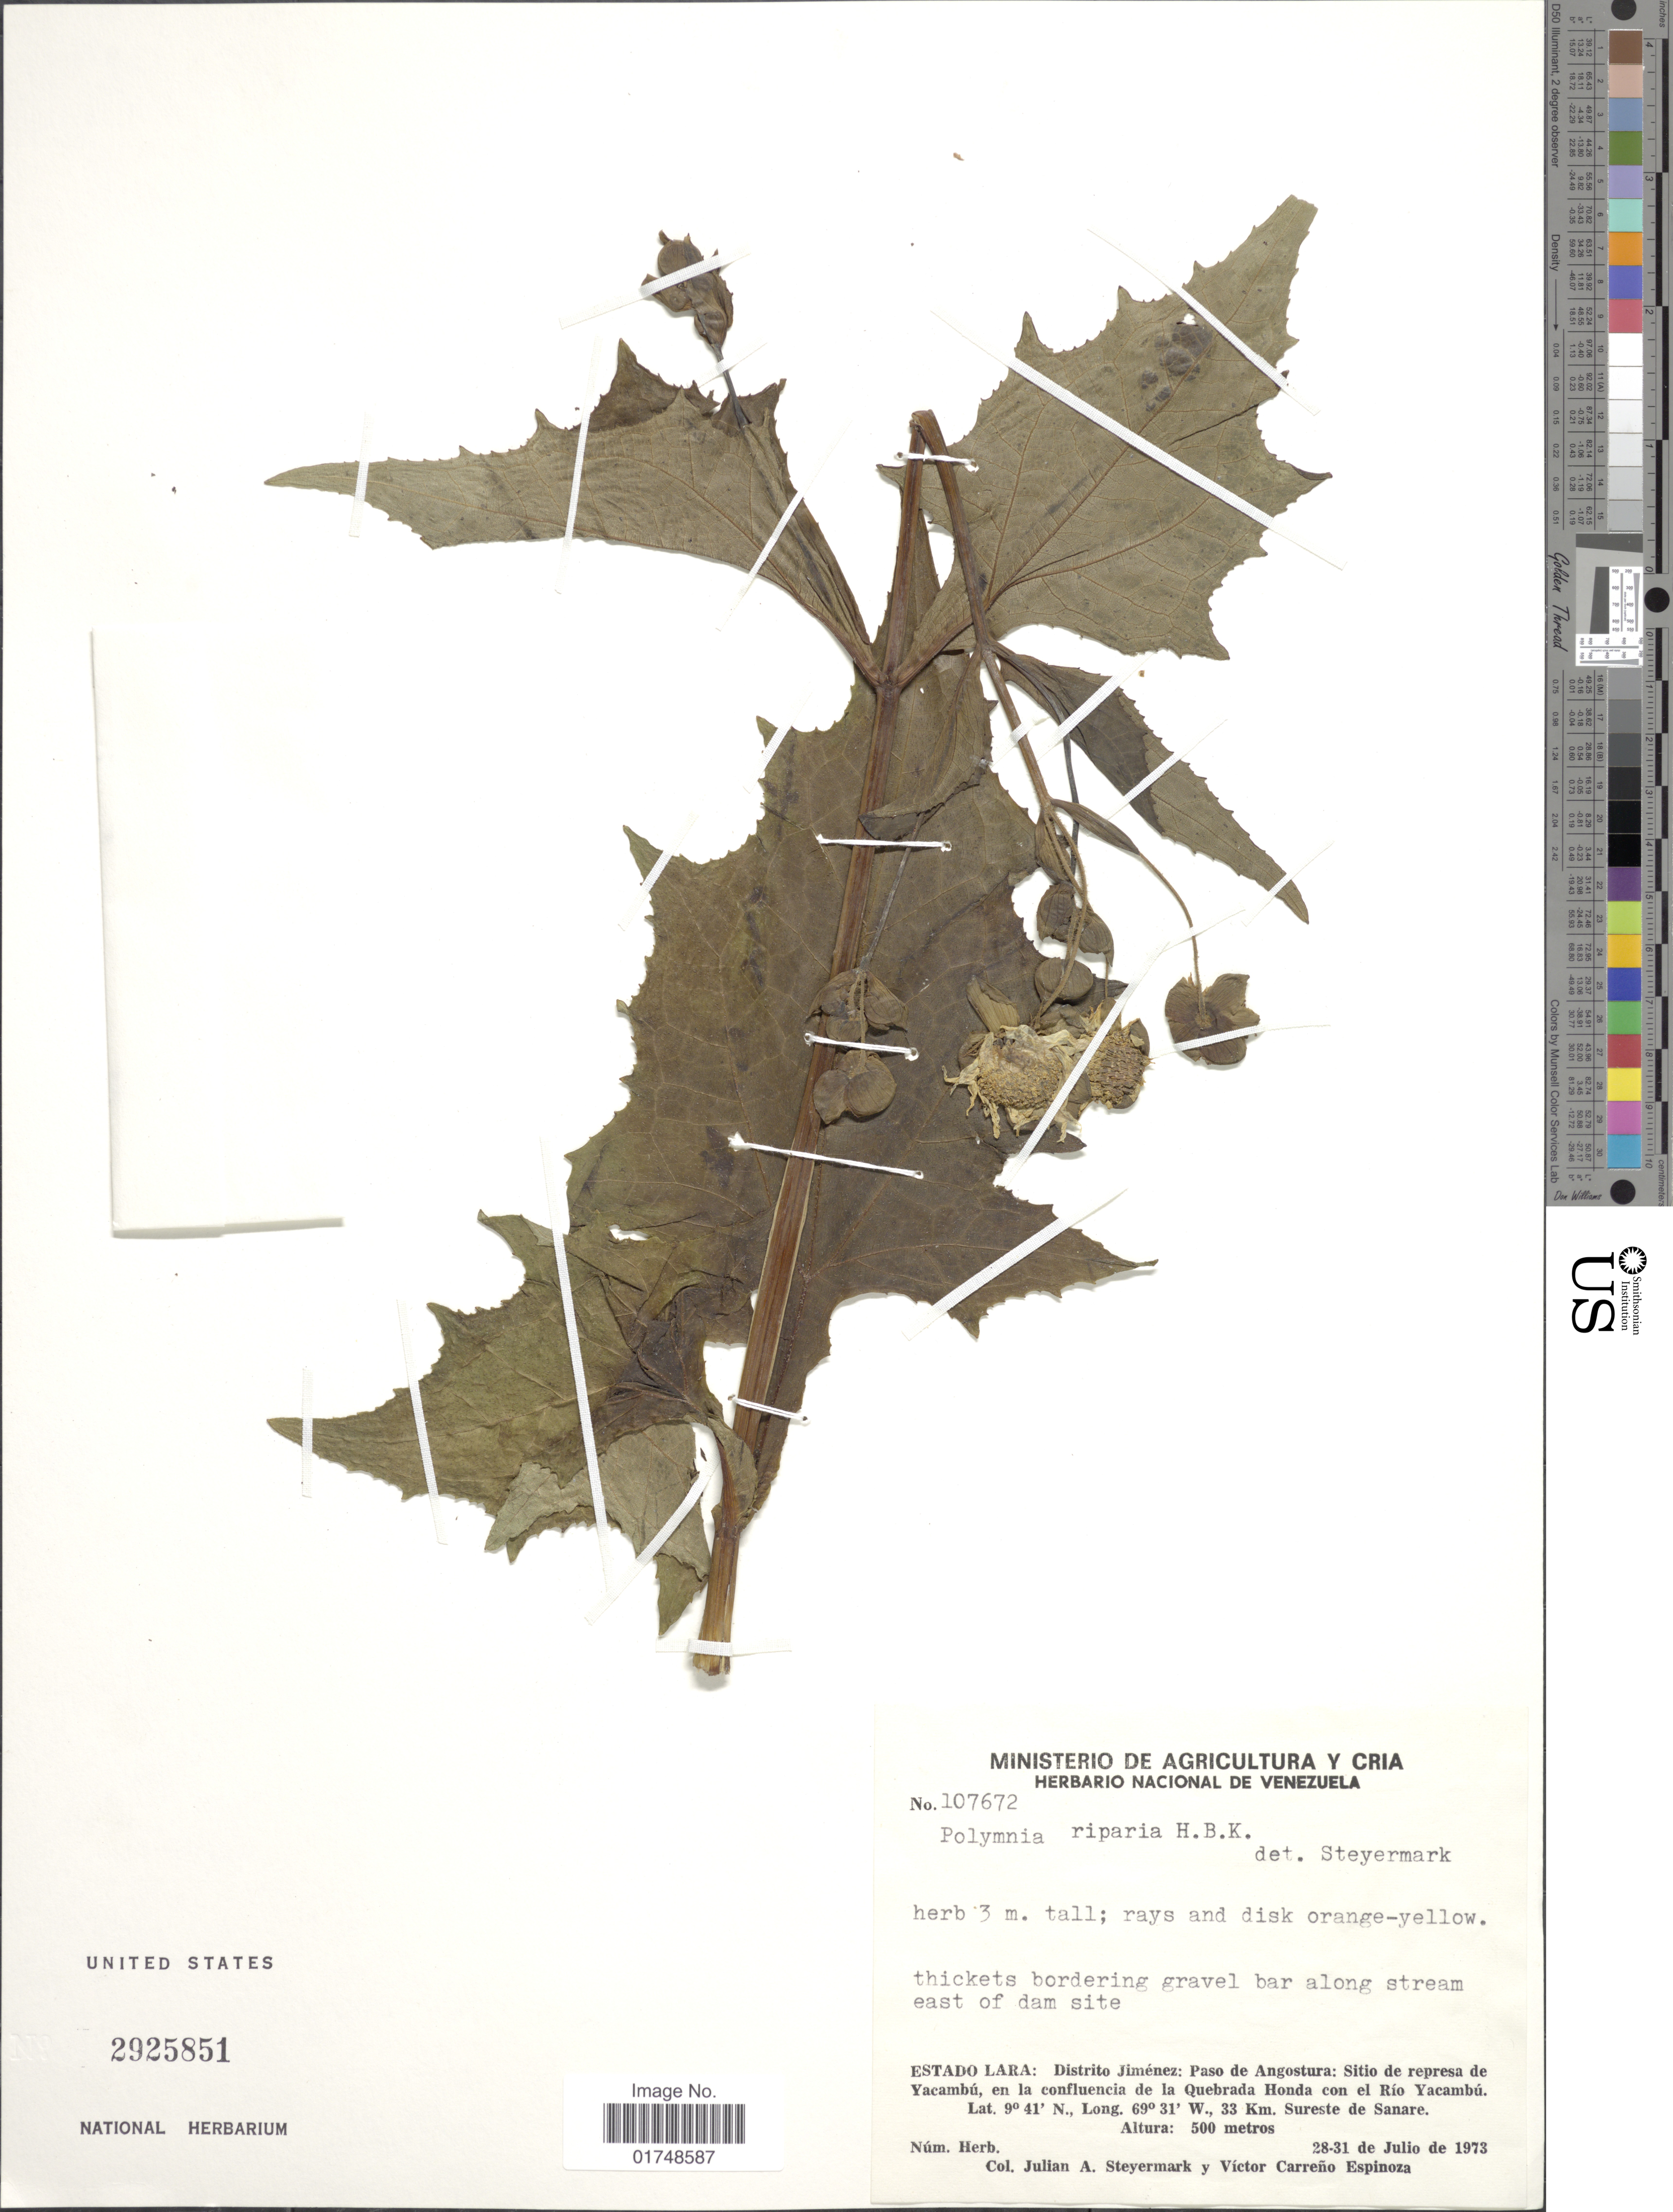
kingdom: Plantae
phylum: Tracheophyta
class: Magnoliopsida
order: Asterales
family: Asteraceae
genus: Smallanthus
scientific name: Smallanthus riparius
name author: (Kunth) H. Rob.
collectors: J. Steyermark & V. Carreño E.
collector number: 107672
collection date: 1973-07-28/1973-07-31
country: Venezuela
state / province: Lara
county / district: Jiménez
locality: Estado Lara; Distrito Jimenez: paso de Angostura: Sitio de represa de Yacambu, en la confluencia de la Quebrada Hondo con el Rio Yacambu.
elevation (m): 500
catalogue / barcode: US 2925851